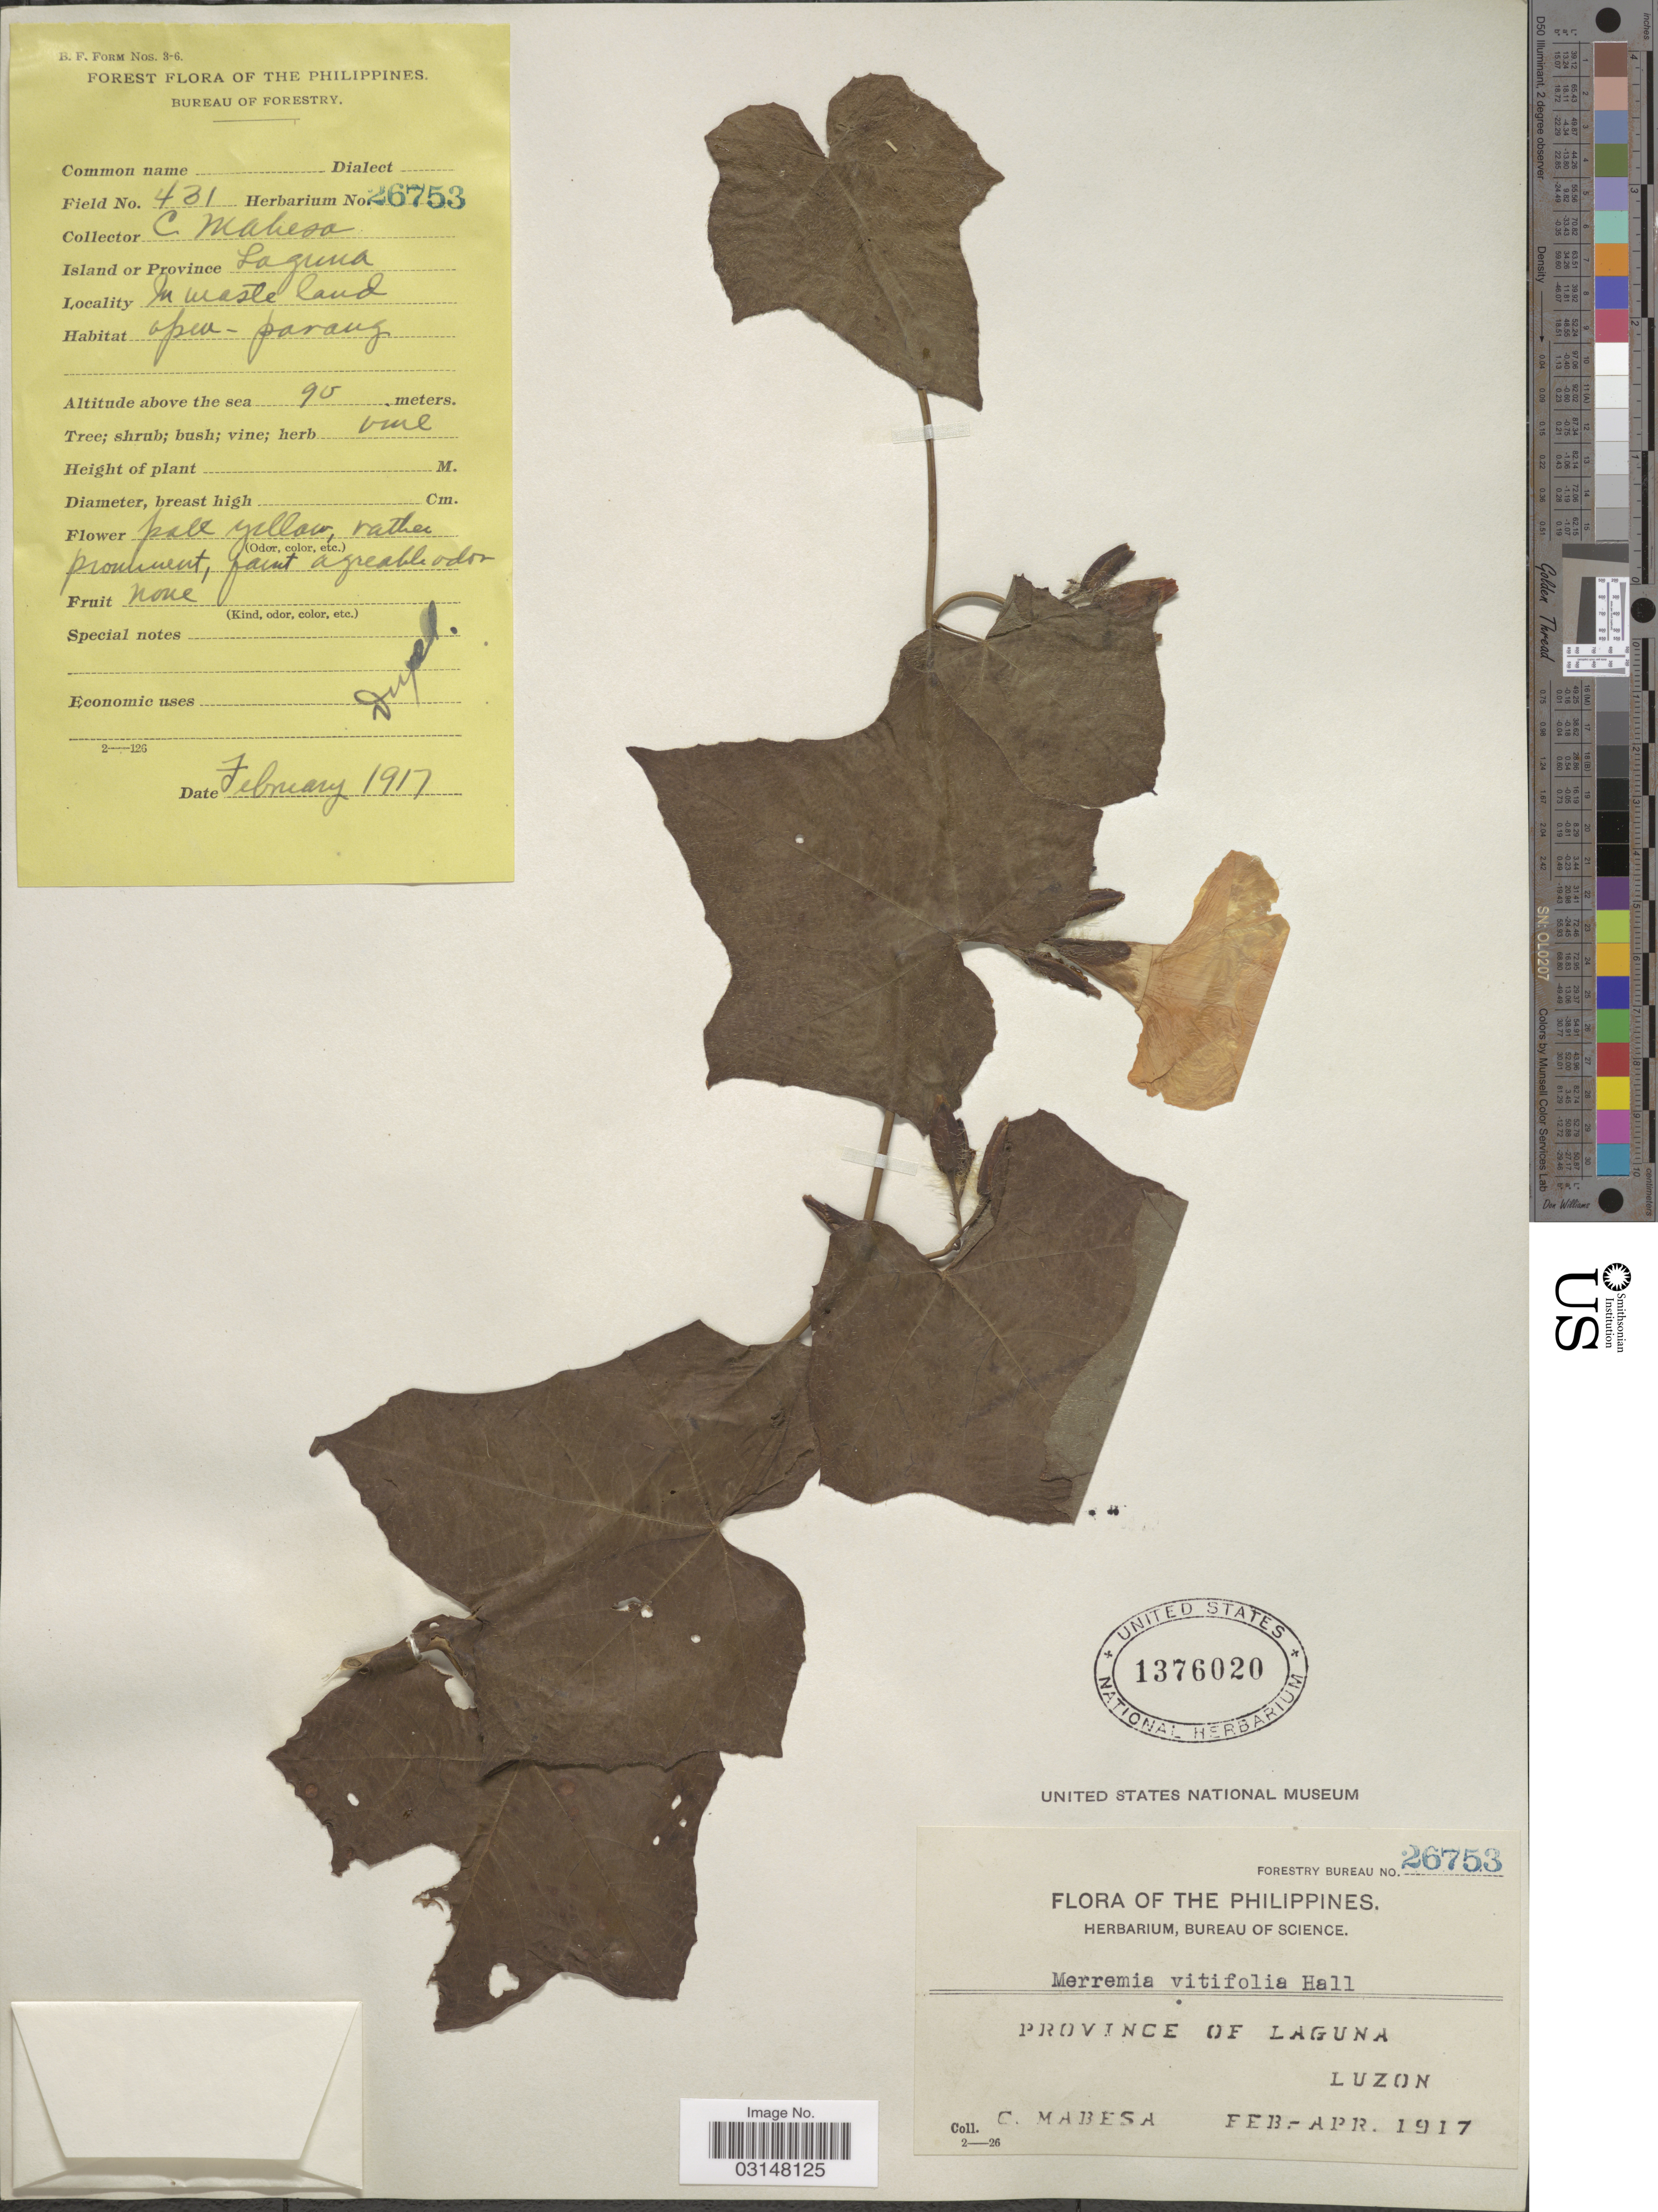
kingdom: Plantae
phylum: Tracheophyta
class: Magnoliopsida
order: Solanales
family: Convolvulaceae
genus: Distimake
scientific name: Distimake vitifolius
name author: (Burm. f.) Pisuttimarn & Petrongari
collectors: C. Mabesa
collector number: Forestry Bureau 26753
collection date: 1917-02/1917-04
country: Philippines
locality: Province of Laguna, Luzon.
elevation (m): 90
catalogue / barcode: US 1376020